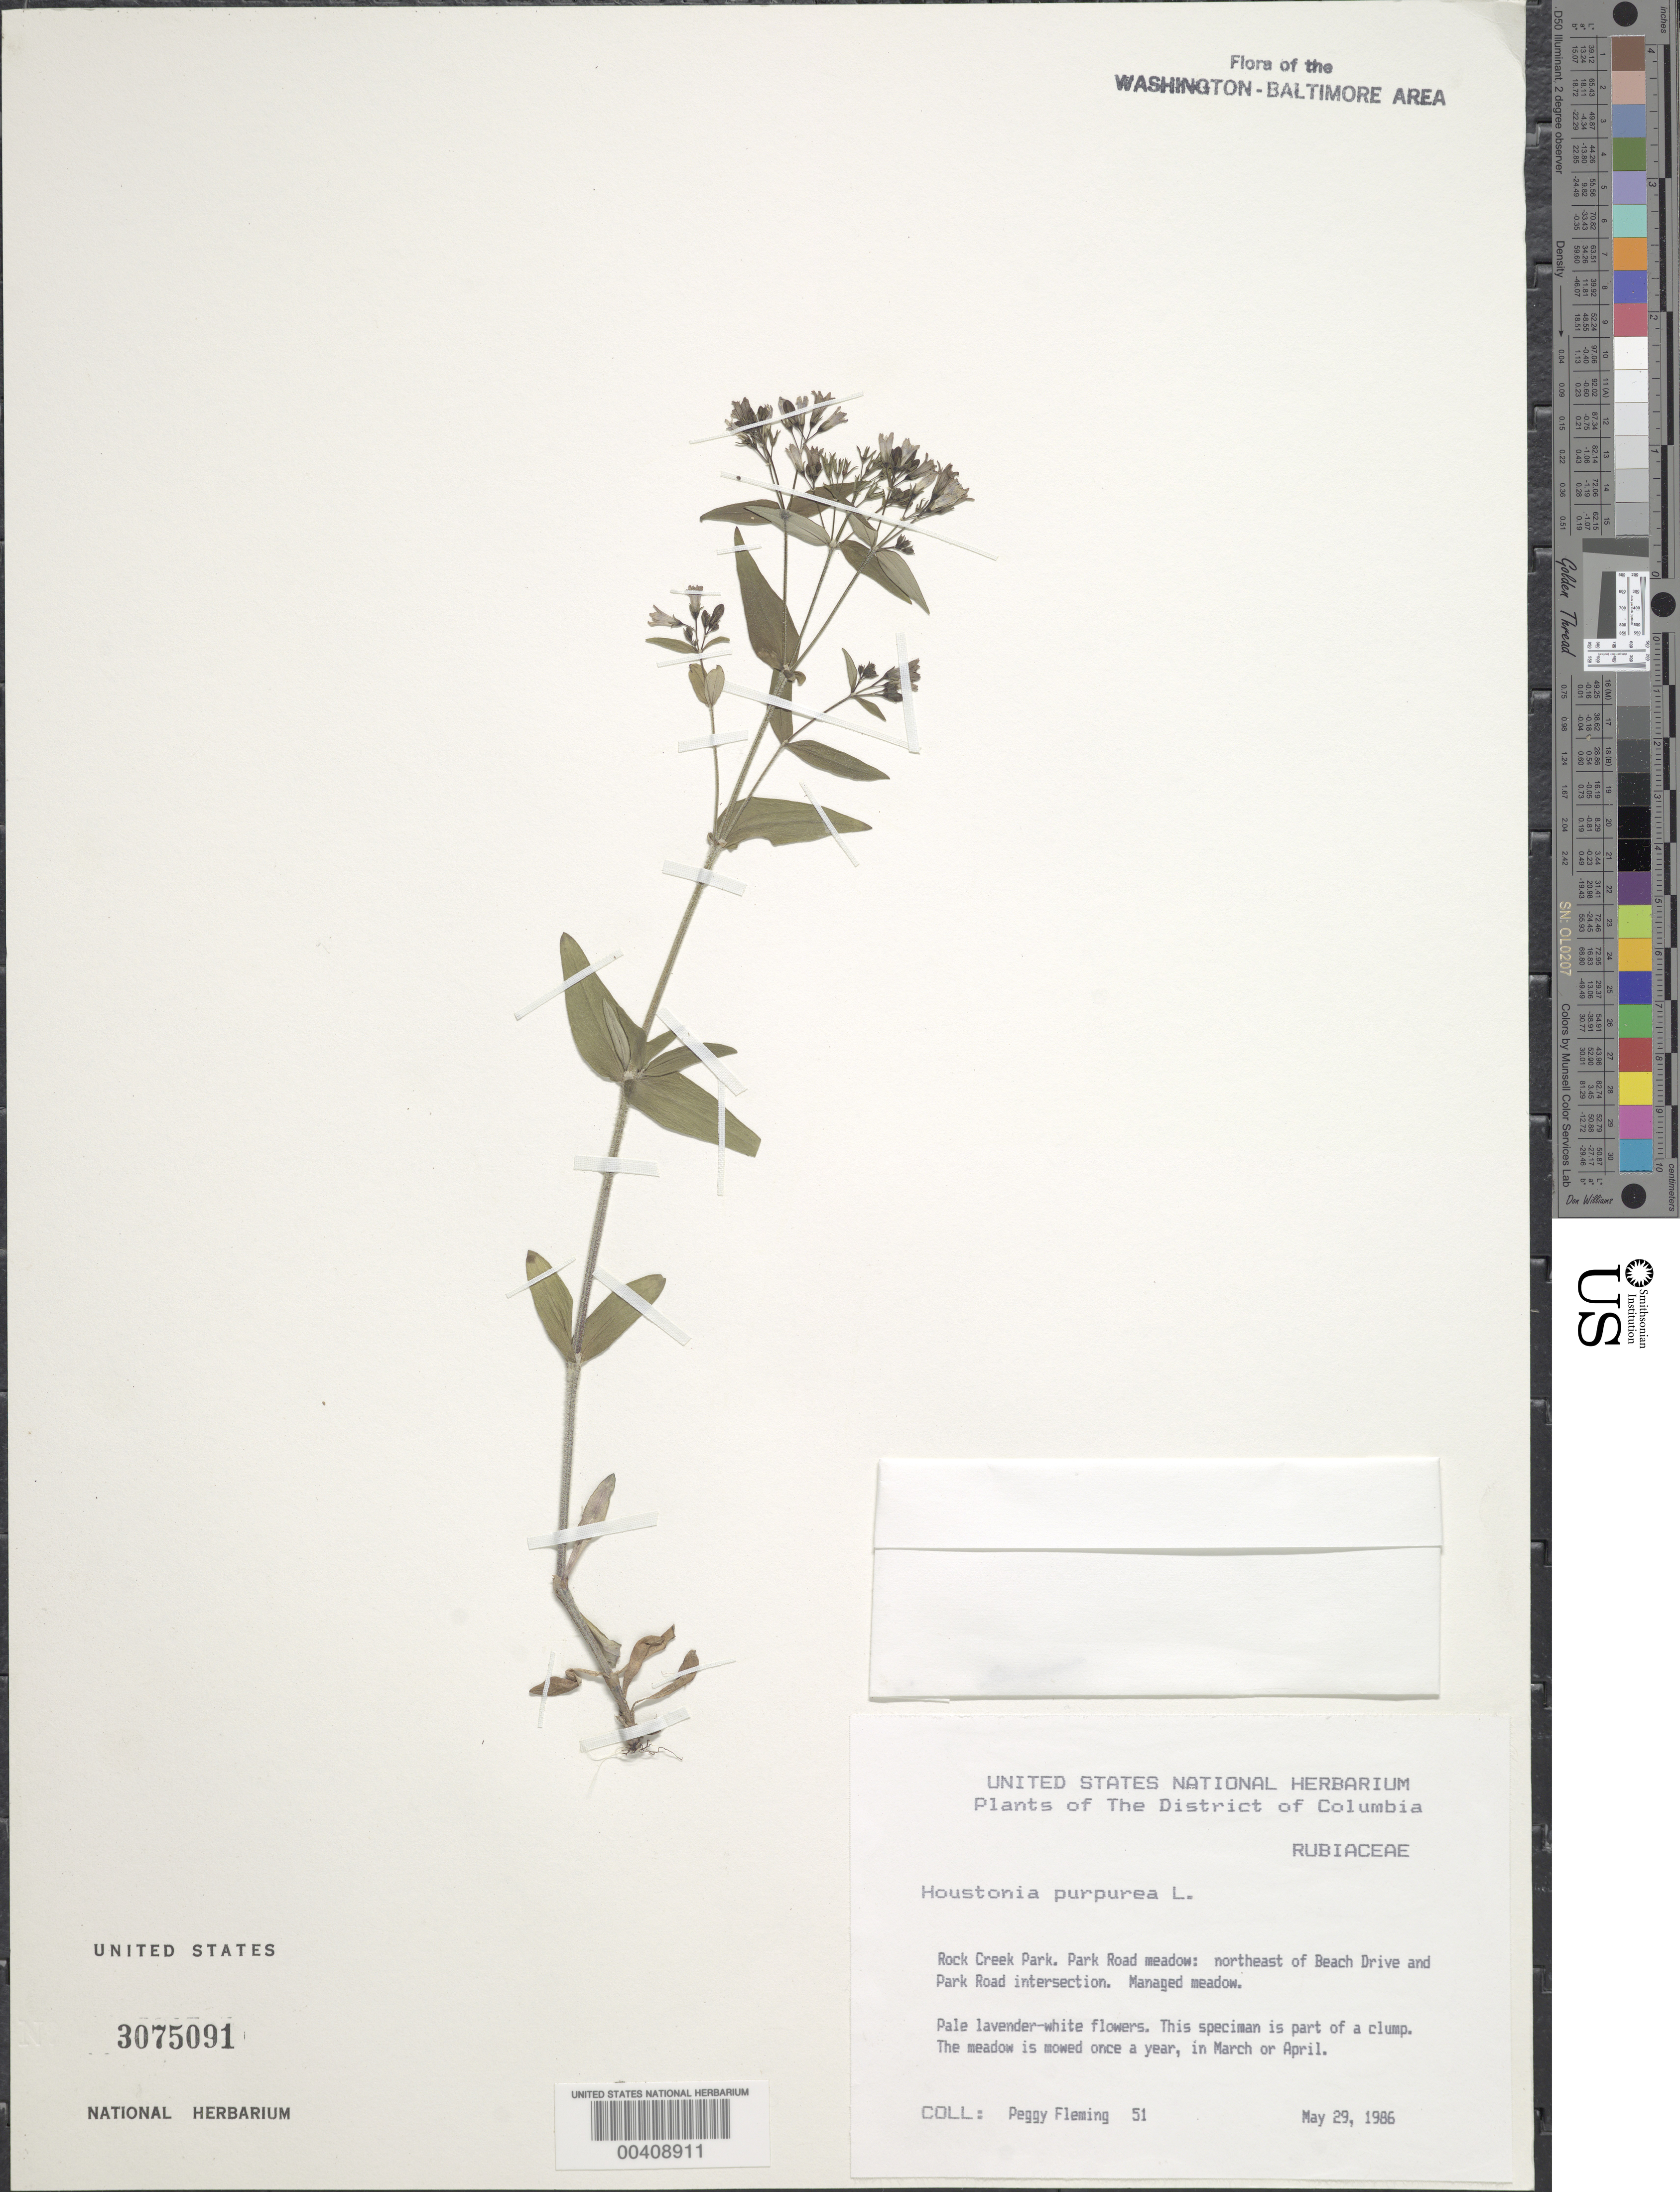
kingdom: Plantae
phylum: Tracheophyta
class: Magnoliopsida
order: Gentianales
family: Rubiaceae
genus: Houstonia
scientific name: Houstonia purpurea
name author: L.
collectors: P. Fleming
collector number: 51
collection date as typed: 29 May 1986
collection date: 1986-05-29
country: United States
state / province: District of Columbia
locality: Rock Creek Park, NE of Beach Drive and Park Road Intersection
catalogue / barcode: US 3075091